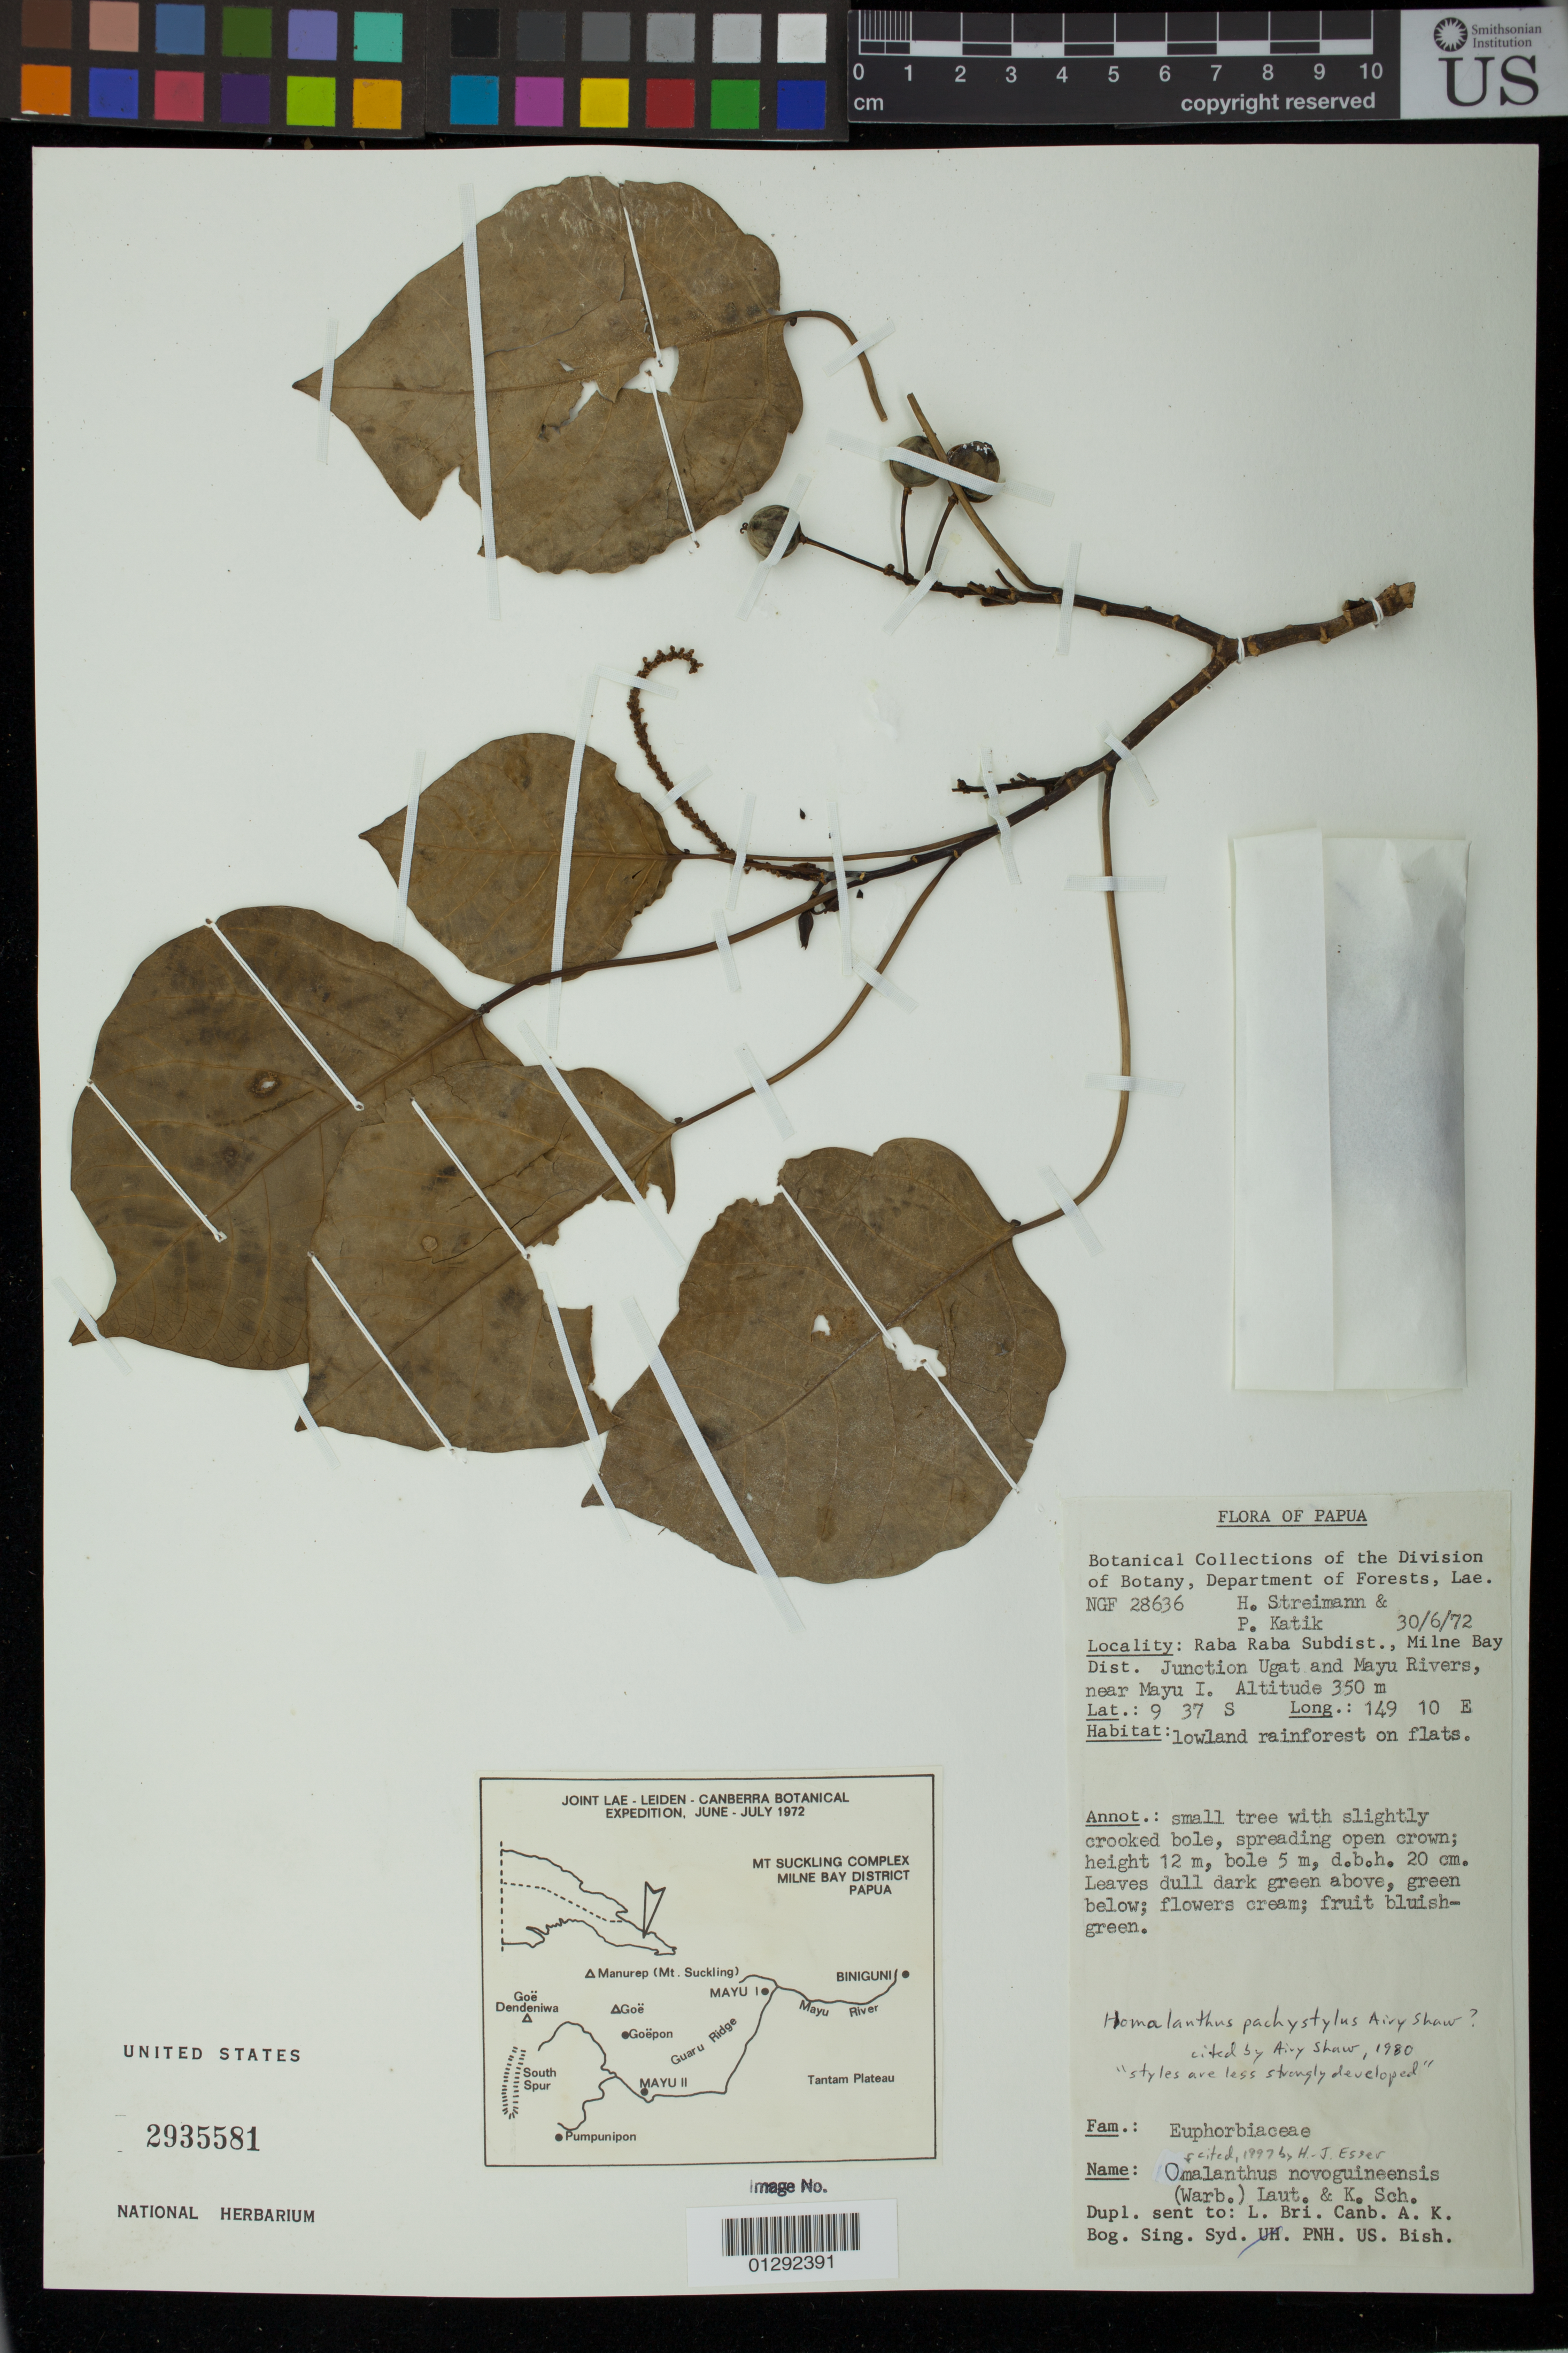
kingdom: Plantae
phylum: Tracheophyta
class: Magnoliopsida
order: Malpighiales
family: Euphorbiaceae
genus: Homalanthus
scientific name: Homalanthus novoguineensis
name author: (Warb.) K. Schum.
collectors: H. Streimann & P. Katik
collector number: NGF 28636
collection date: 1972-06-30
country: Papua New Guinea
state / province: Milne Bay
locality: Raba Raba Subdist., Milne Bay Dist. Junction Ugat and Mayu Rivers, near Mayu I.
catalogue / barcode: US 2935581